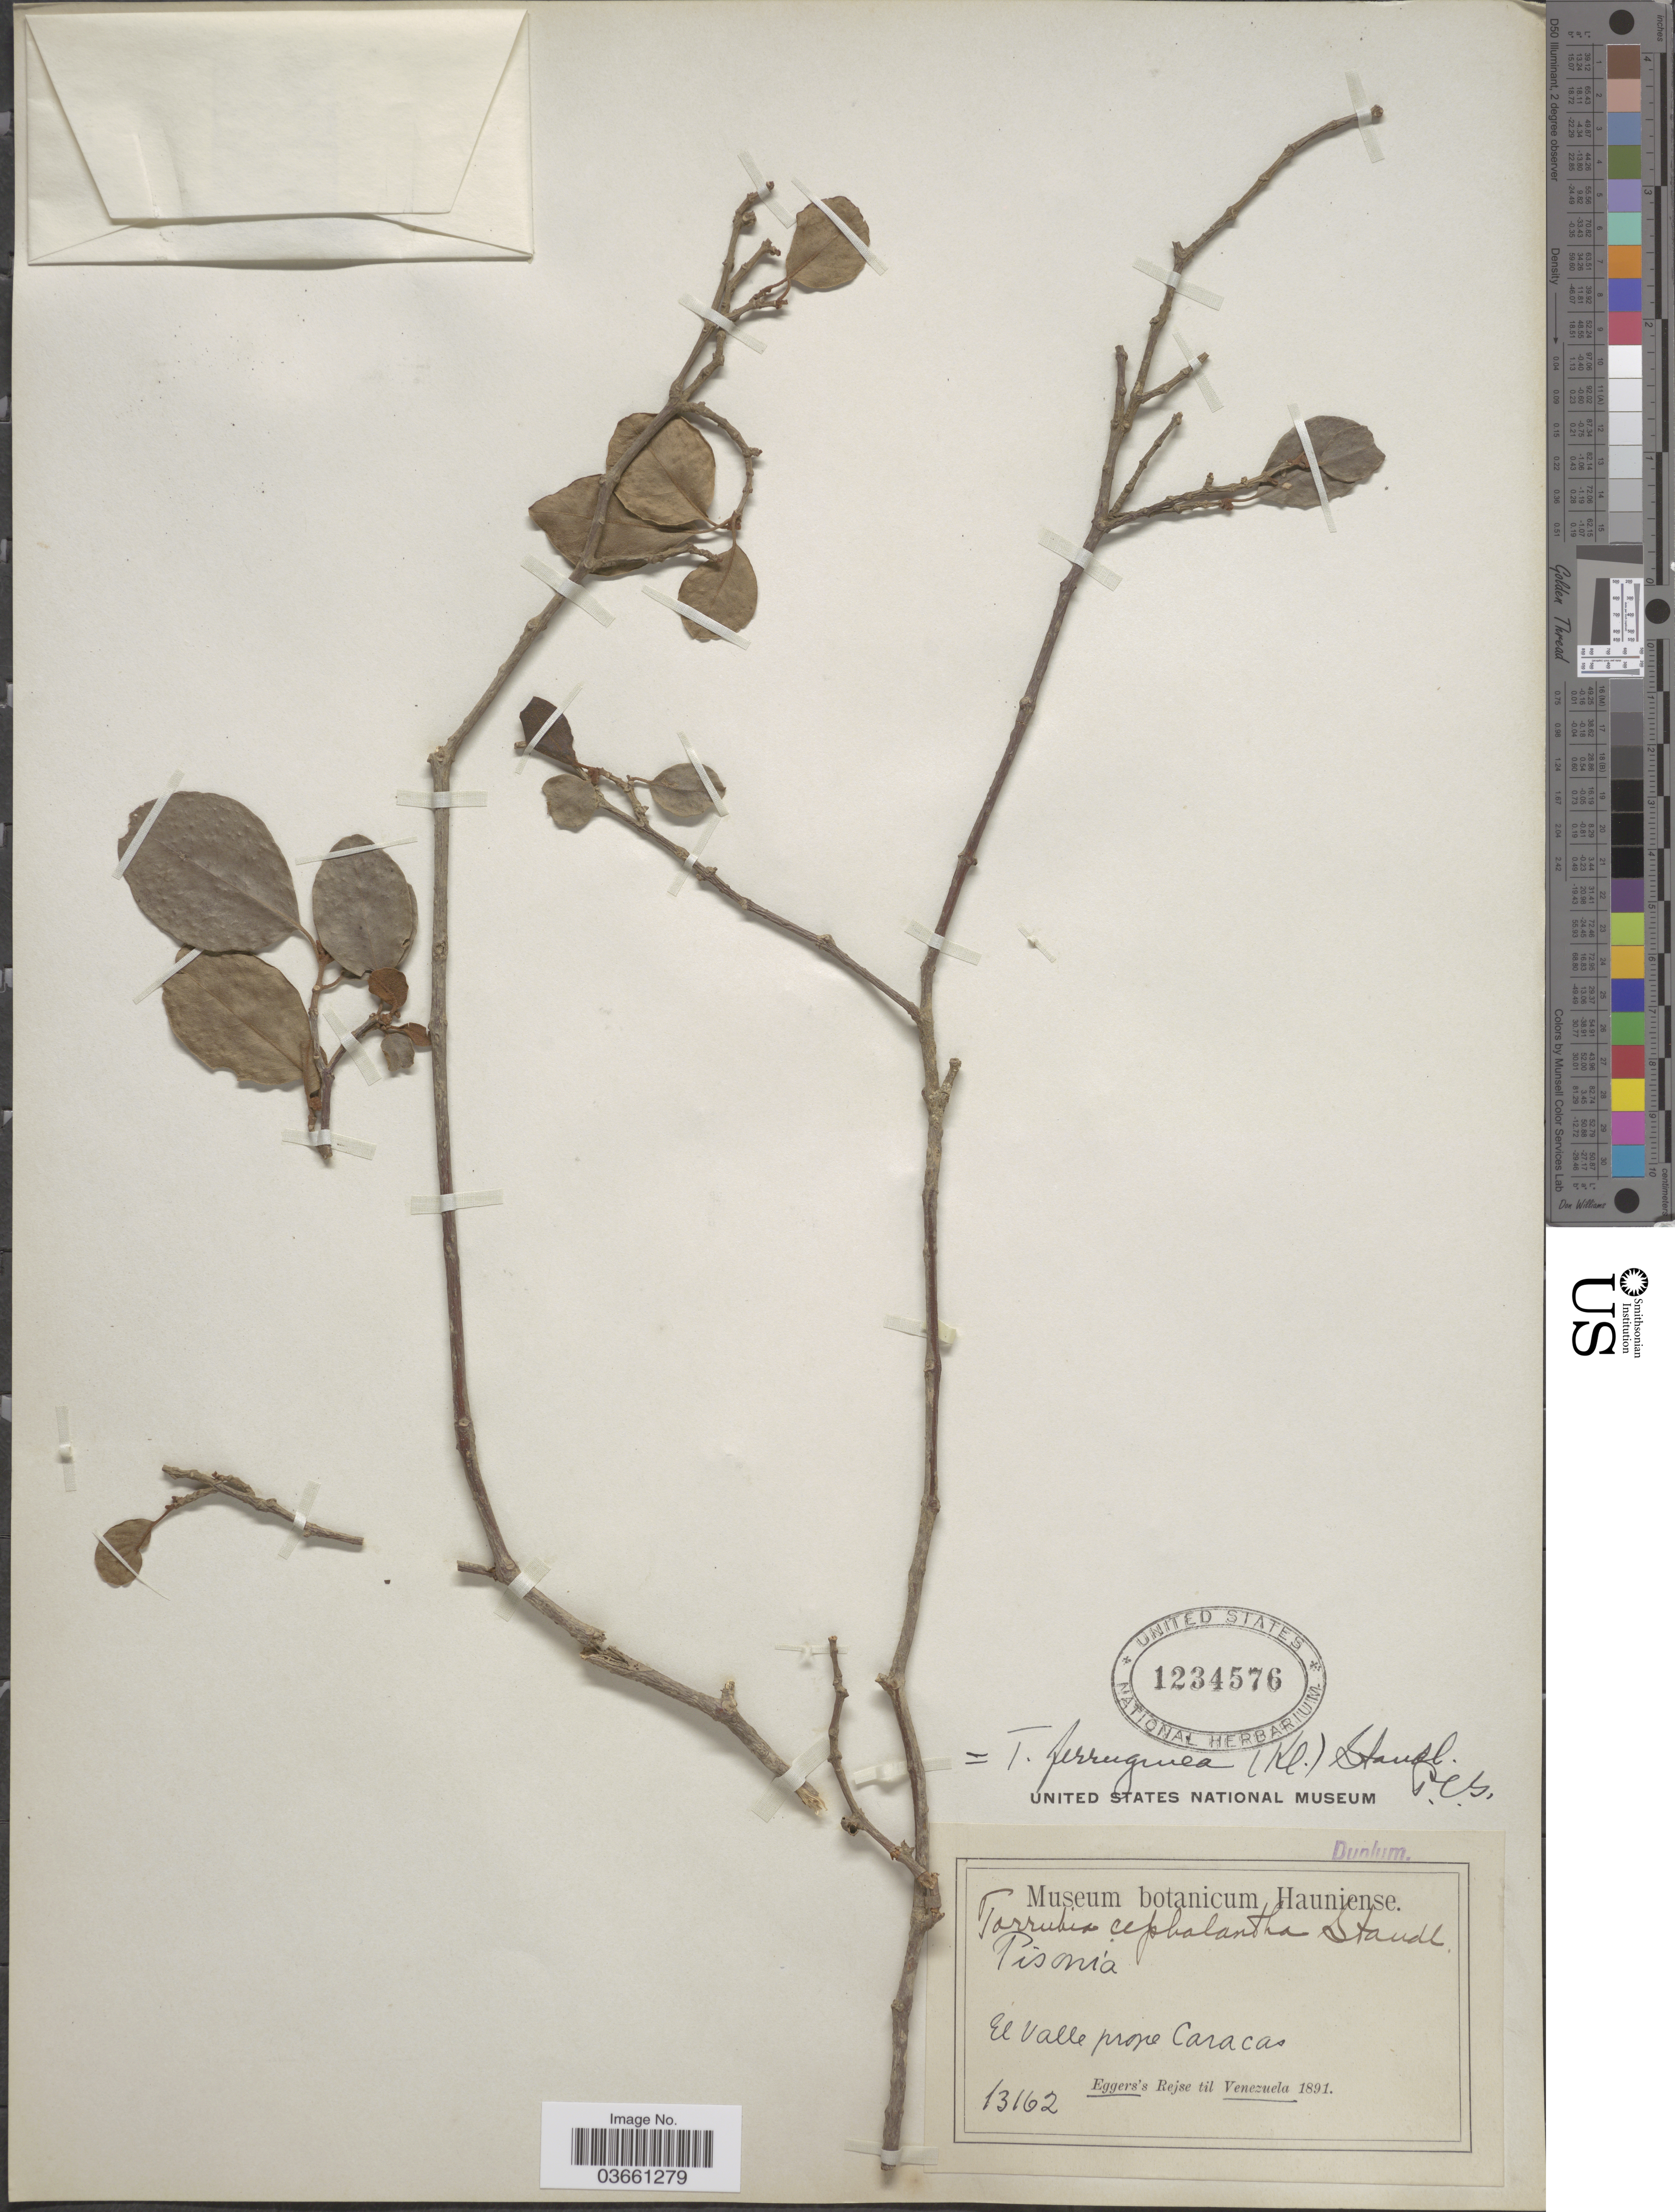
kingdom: Plantae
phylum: Tracheophyta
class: Magnoliopsida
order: Caryophyllales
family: Nyctaginaceae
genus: Guapira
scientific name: Guapira ferruginea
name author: (Klotzsch ex Choisy) Lundell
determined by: Strong, Mark T., (BOT), Smithsonian Institution - National Museum of Natural History (UNITED STATES)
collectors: -. Eggers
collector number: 13162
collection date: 1891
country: Venezuela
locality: El Valle prope Caracas.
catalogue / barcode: US 1234576